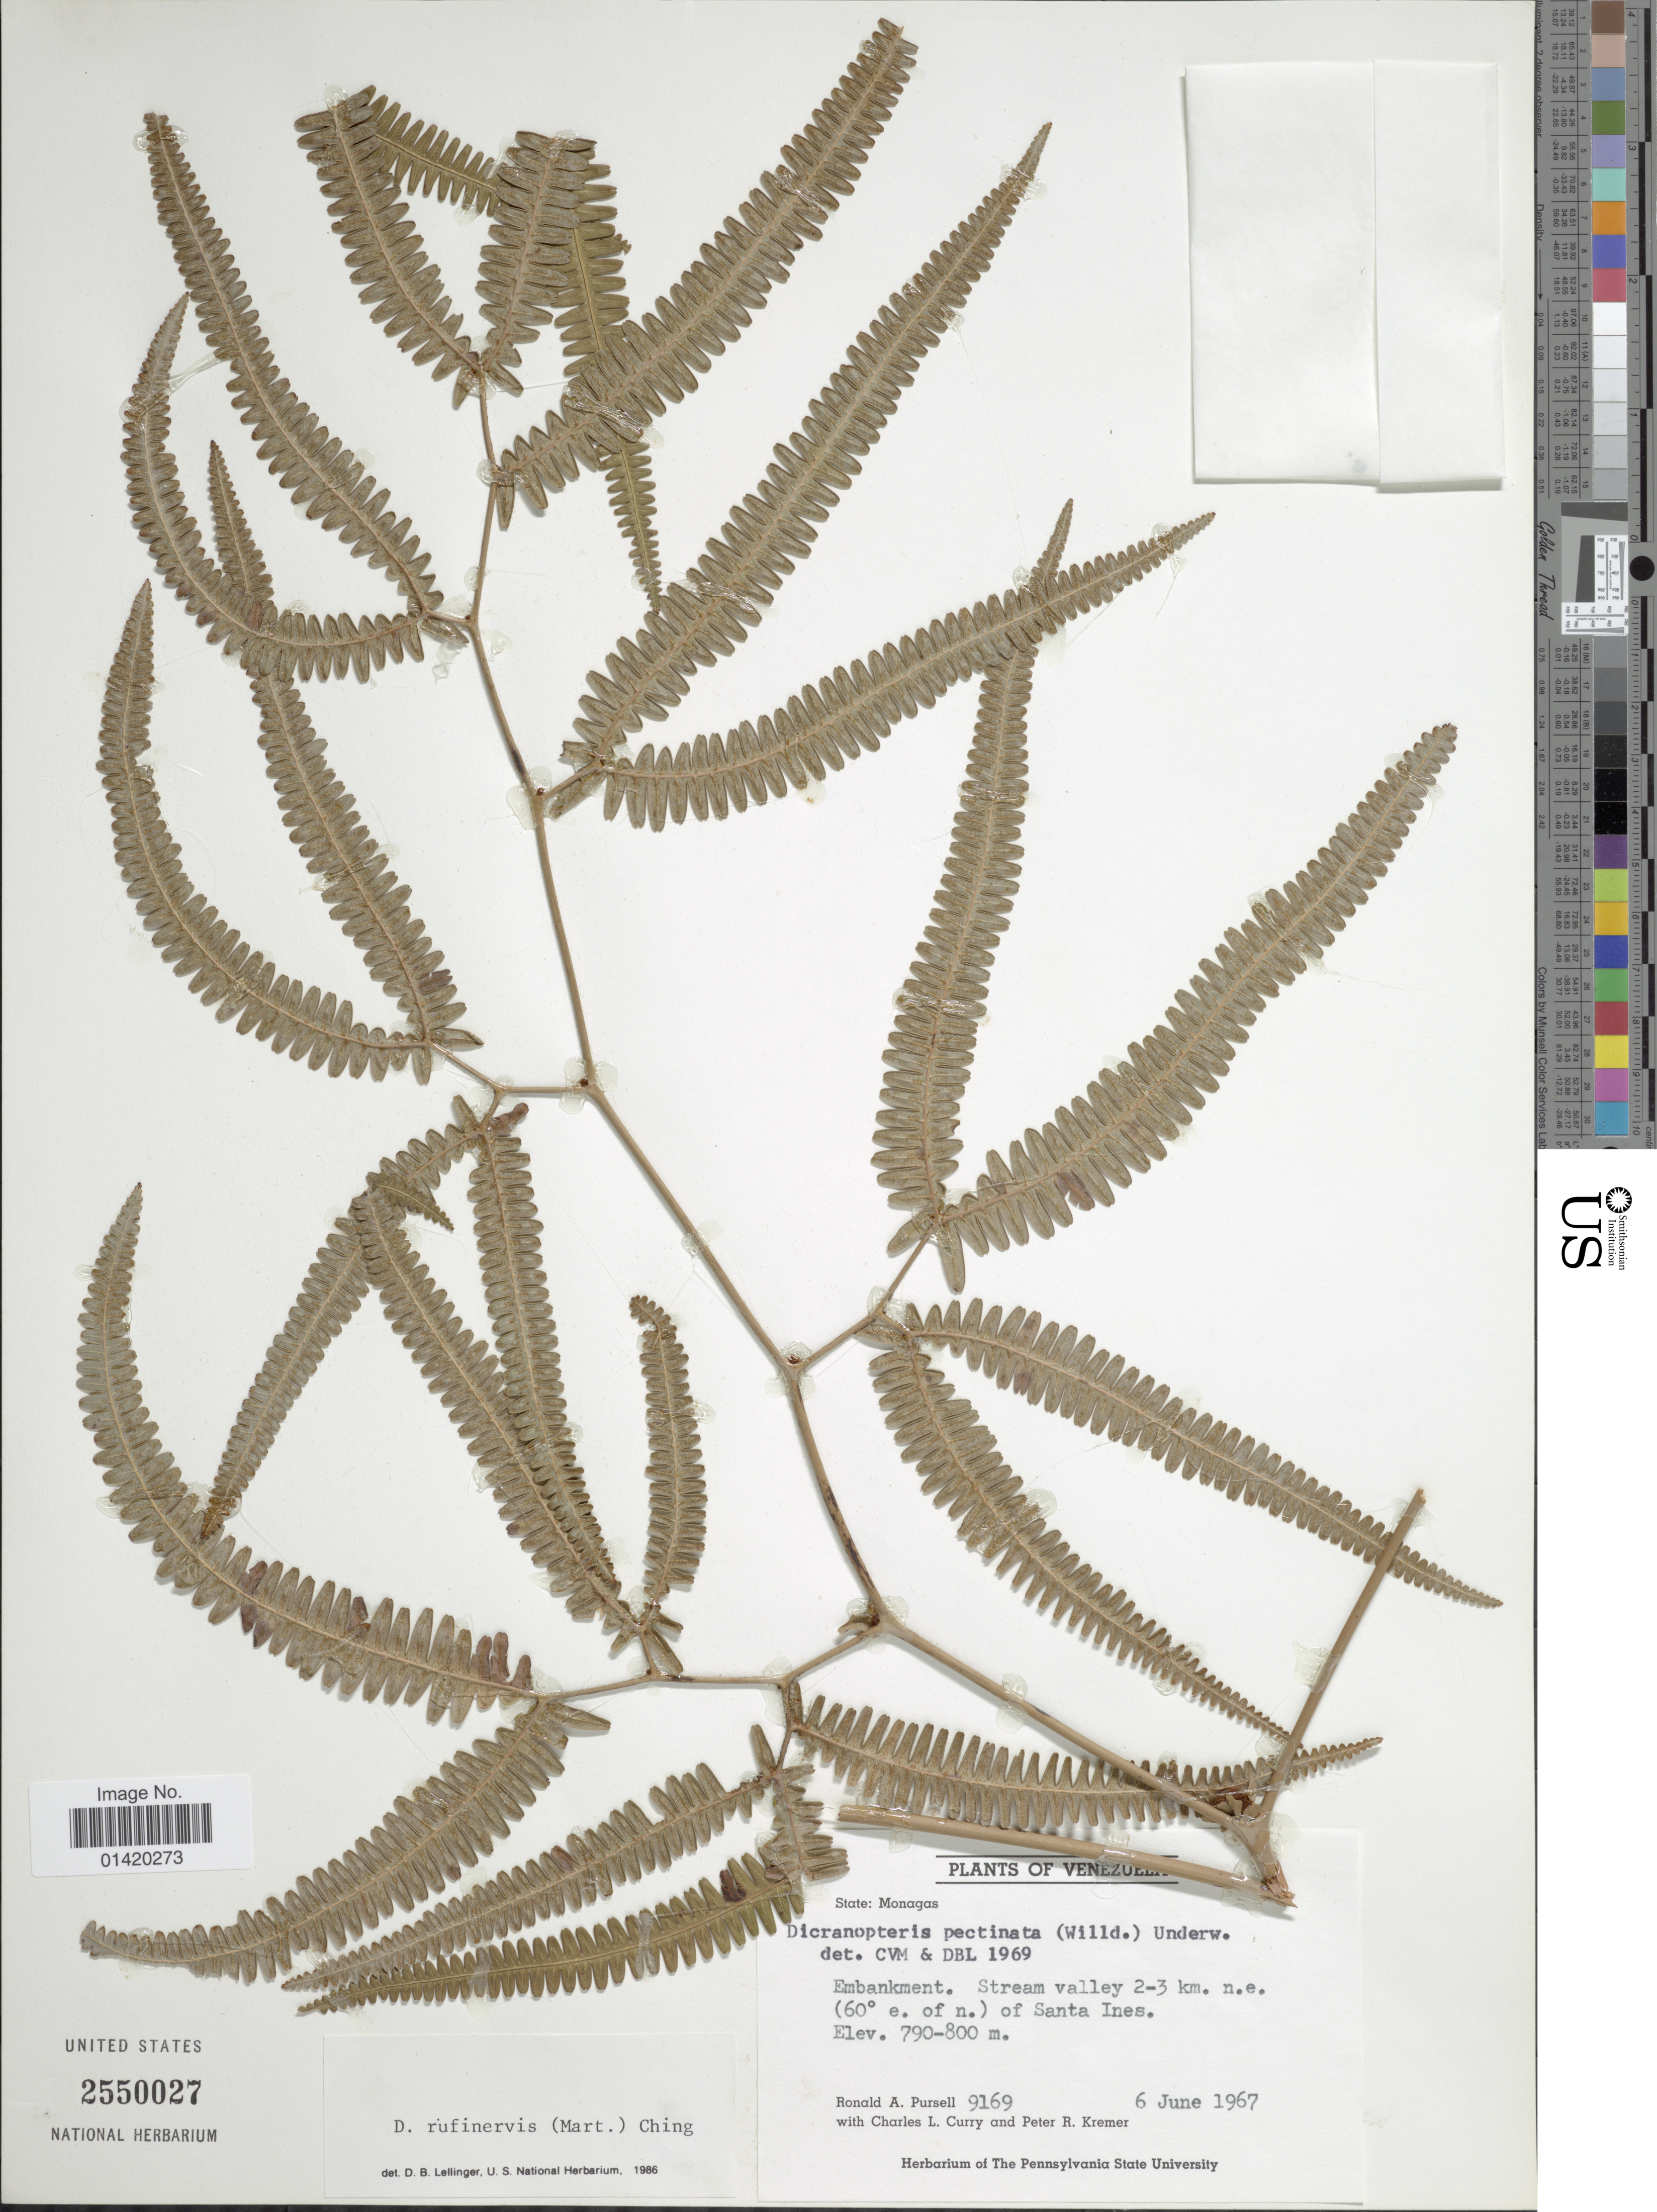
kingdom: Plantae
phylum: Tracheophyta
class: Polypodiopsida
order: Gleicheniales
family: Gleicheniaceae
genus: Dicranopteris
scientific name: Dicranopteris linearis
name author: (Burm. f.) Underw.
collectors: R. A. Pursell, C. L. Curry & P. R. Kremer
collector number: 9169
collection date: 1967-06-06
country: Venezuela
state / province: Monagas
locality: Stream valley 2-3 km. n.e. (60º e. of n.) of Santa Ines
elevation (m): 790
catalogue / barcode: US 2550027